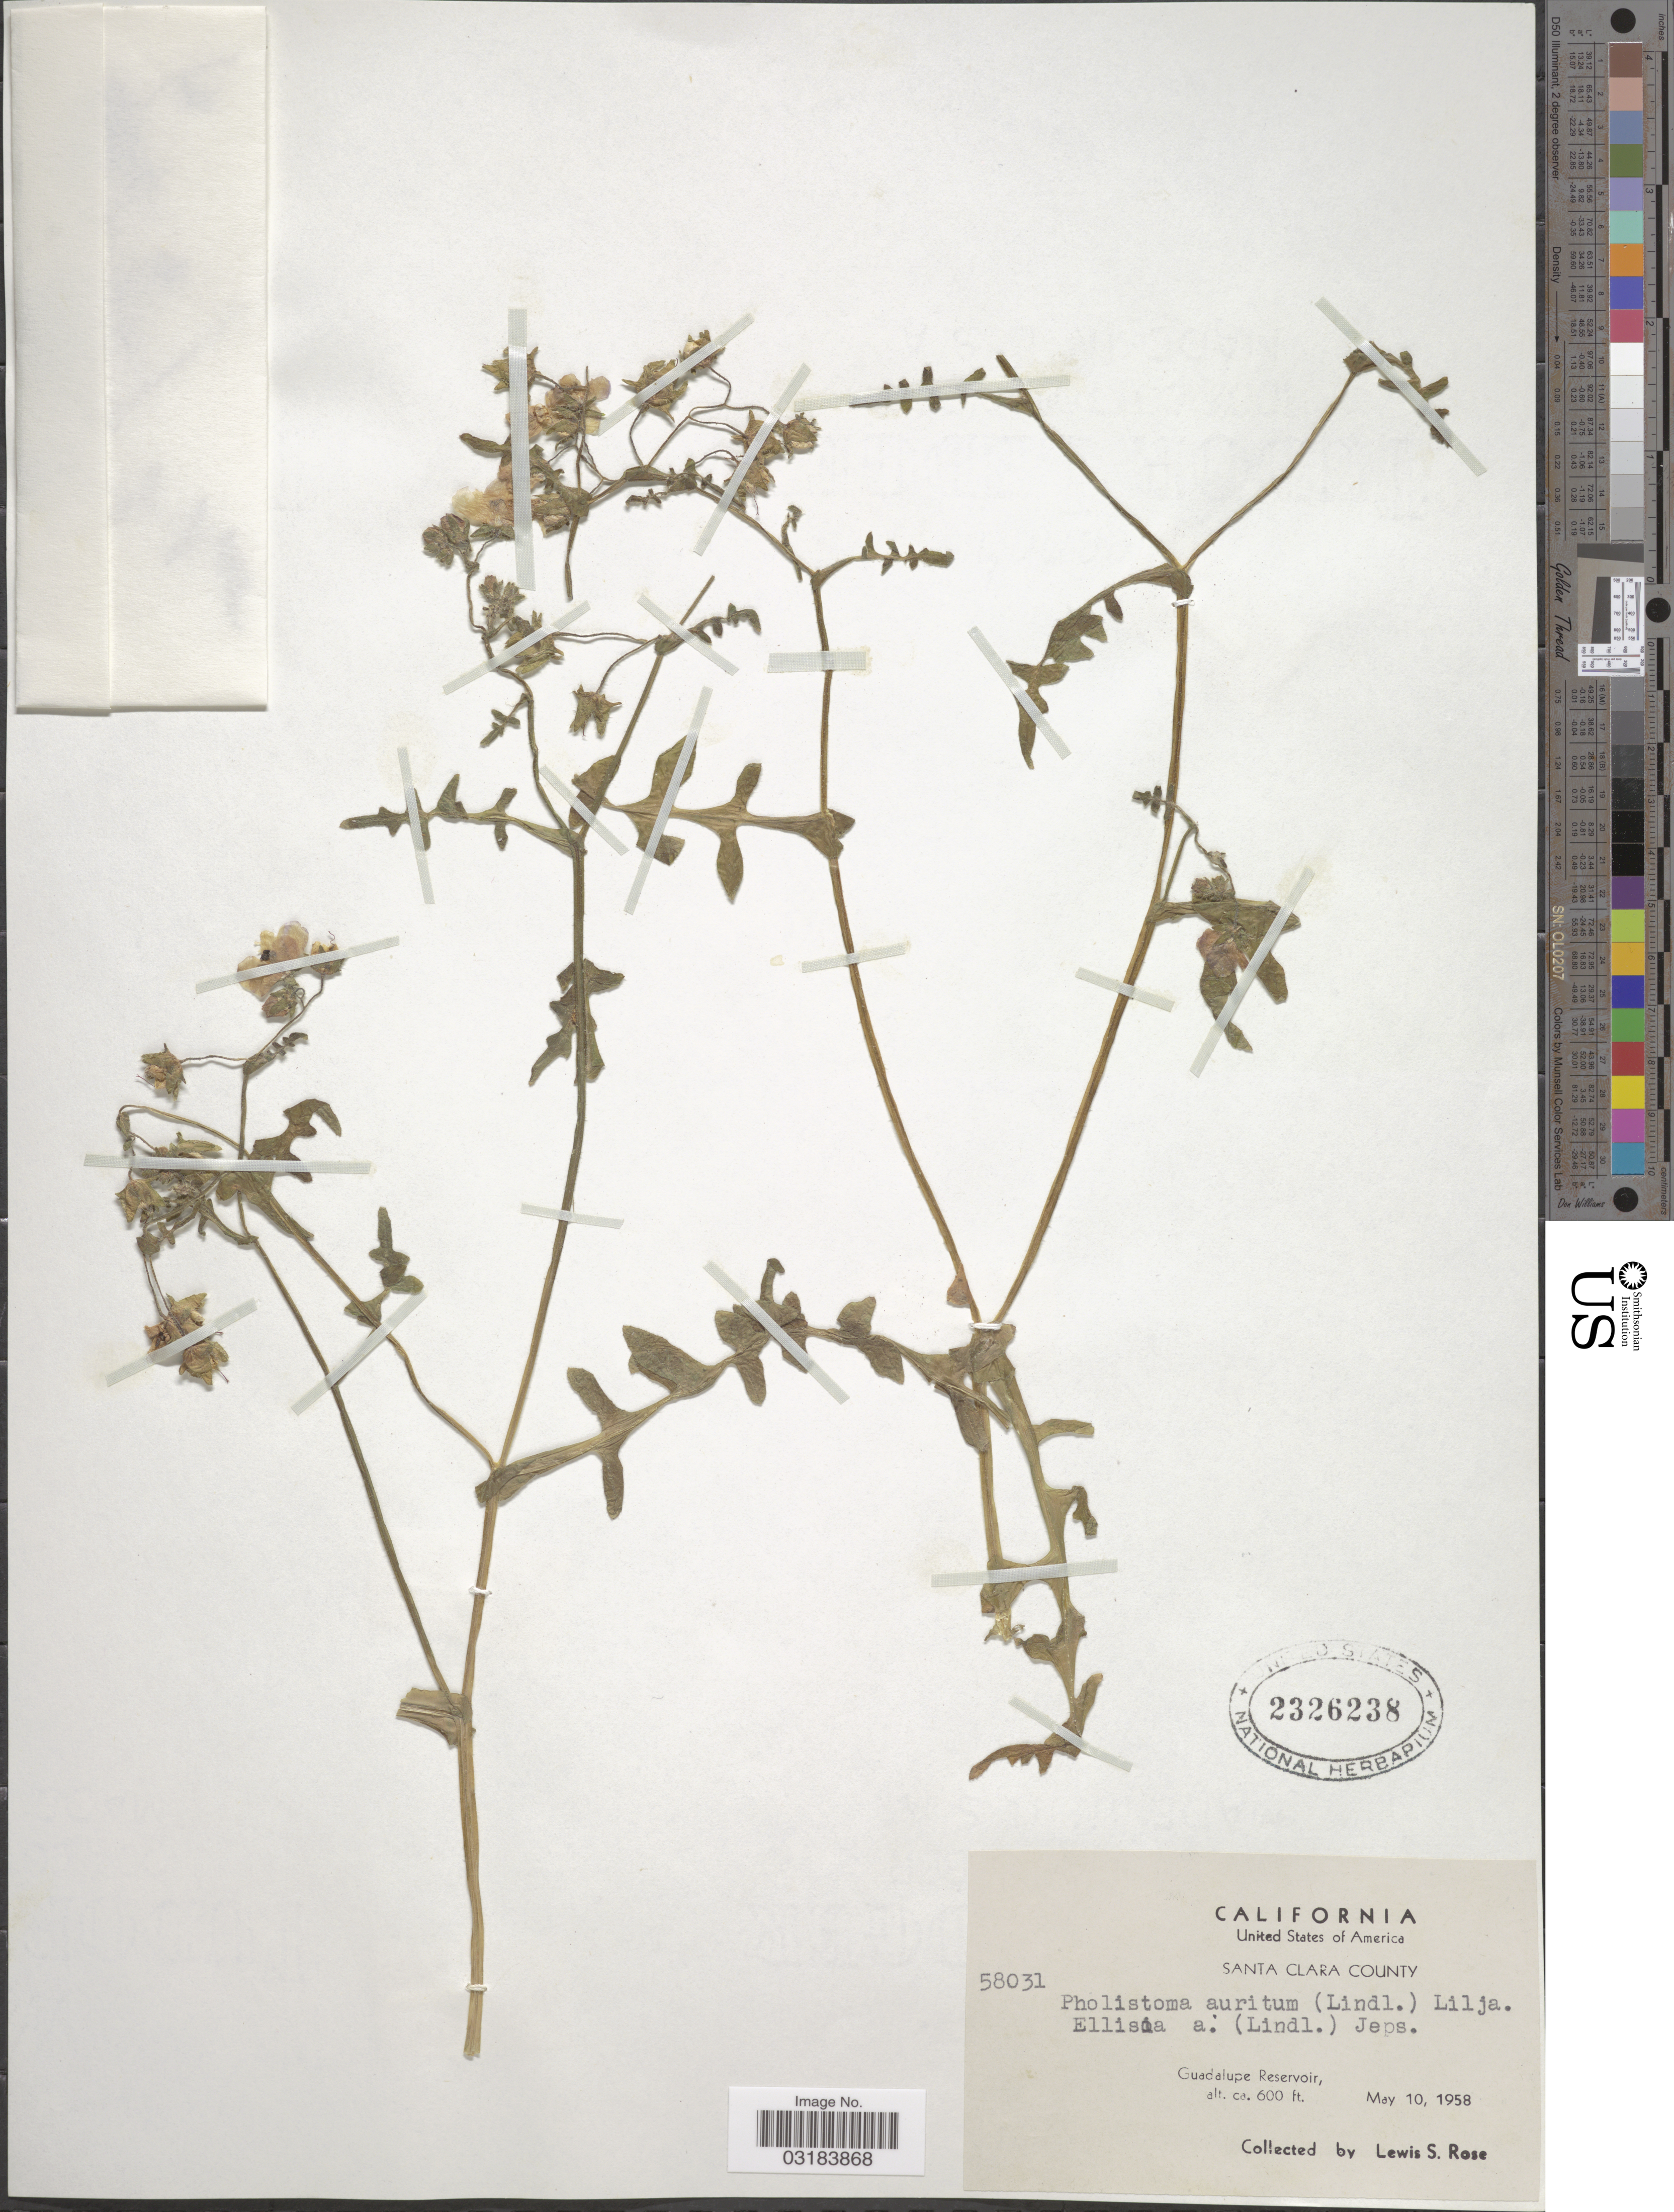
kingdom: Plantae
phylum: Tracheophyta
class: Magnoliopsida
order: Boraginales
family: Hydrophyllaceae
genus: Pholistoma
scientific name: Pholistoma auritum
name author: (Lindl.) Lilja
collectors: L. S. Rose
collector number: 58031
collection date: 1958-05-10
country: United States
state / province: California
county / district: Santa Clara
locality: United States of America. Santa Clara County. Guadalupe Reservoir.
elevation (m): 183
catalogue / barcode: US 2326238